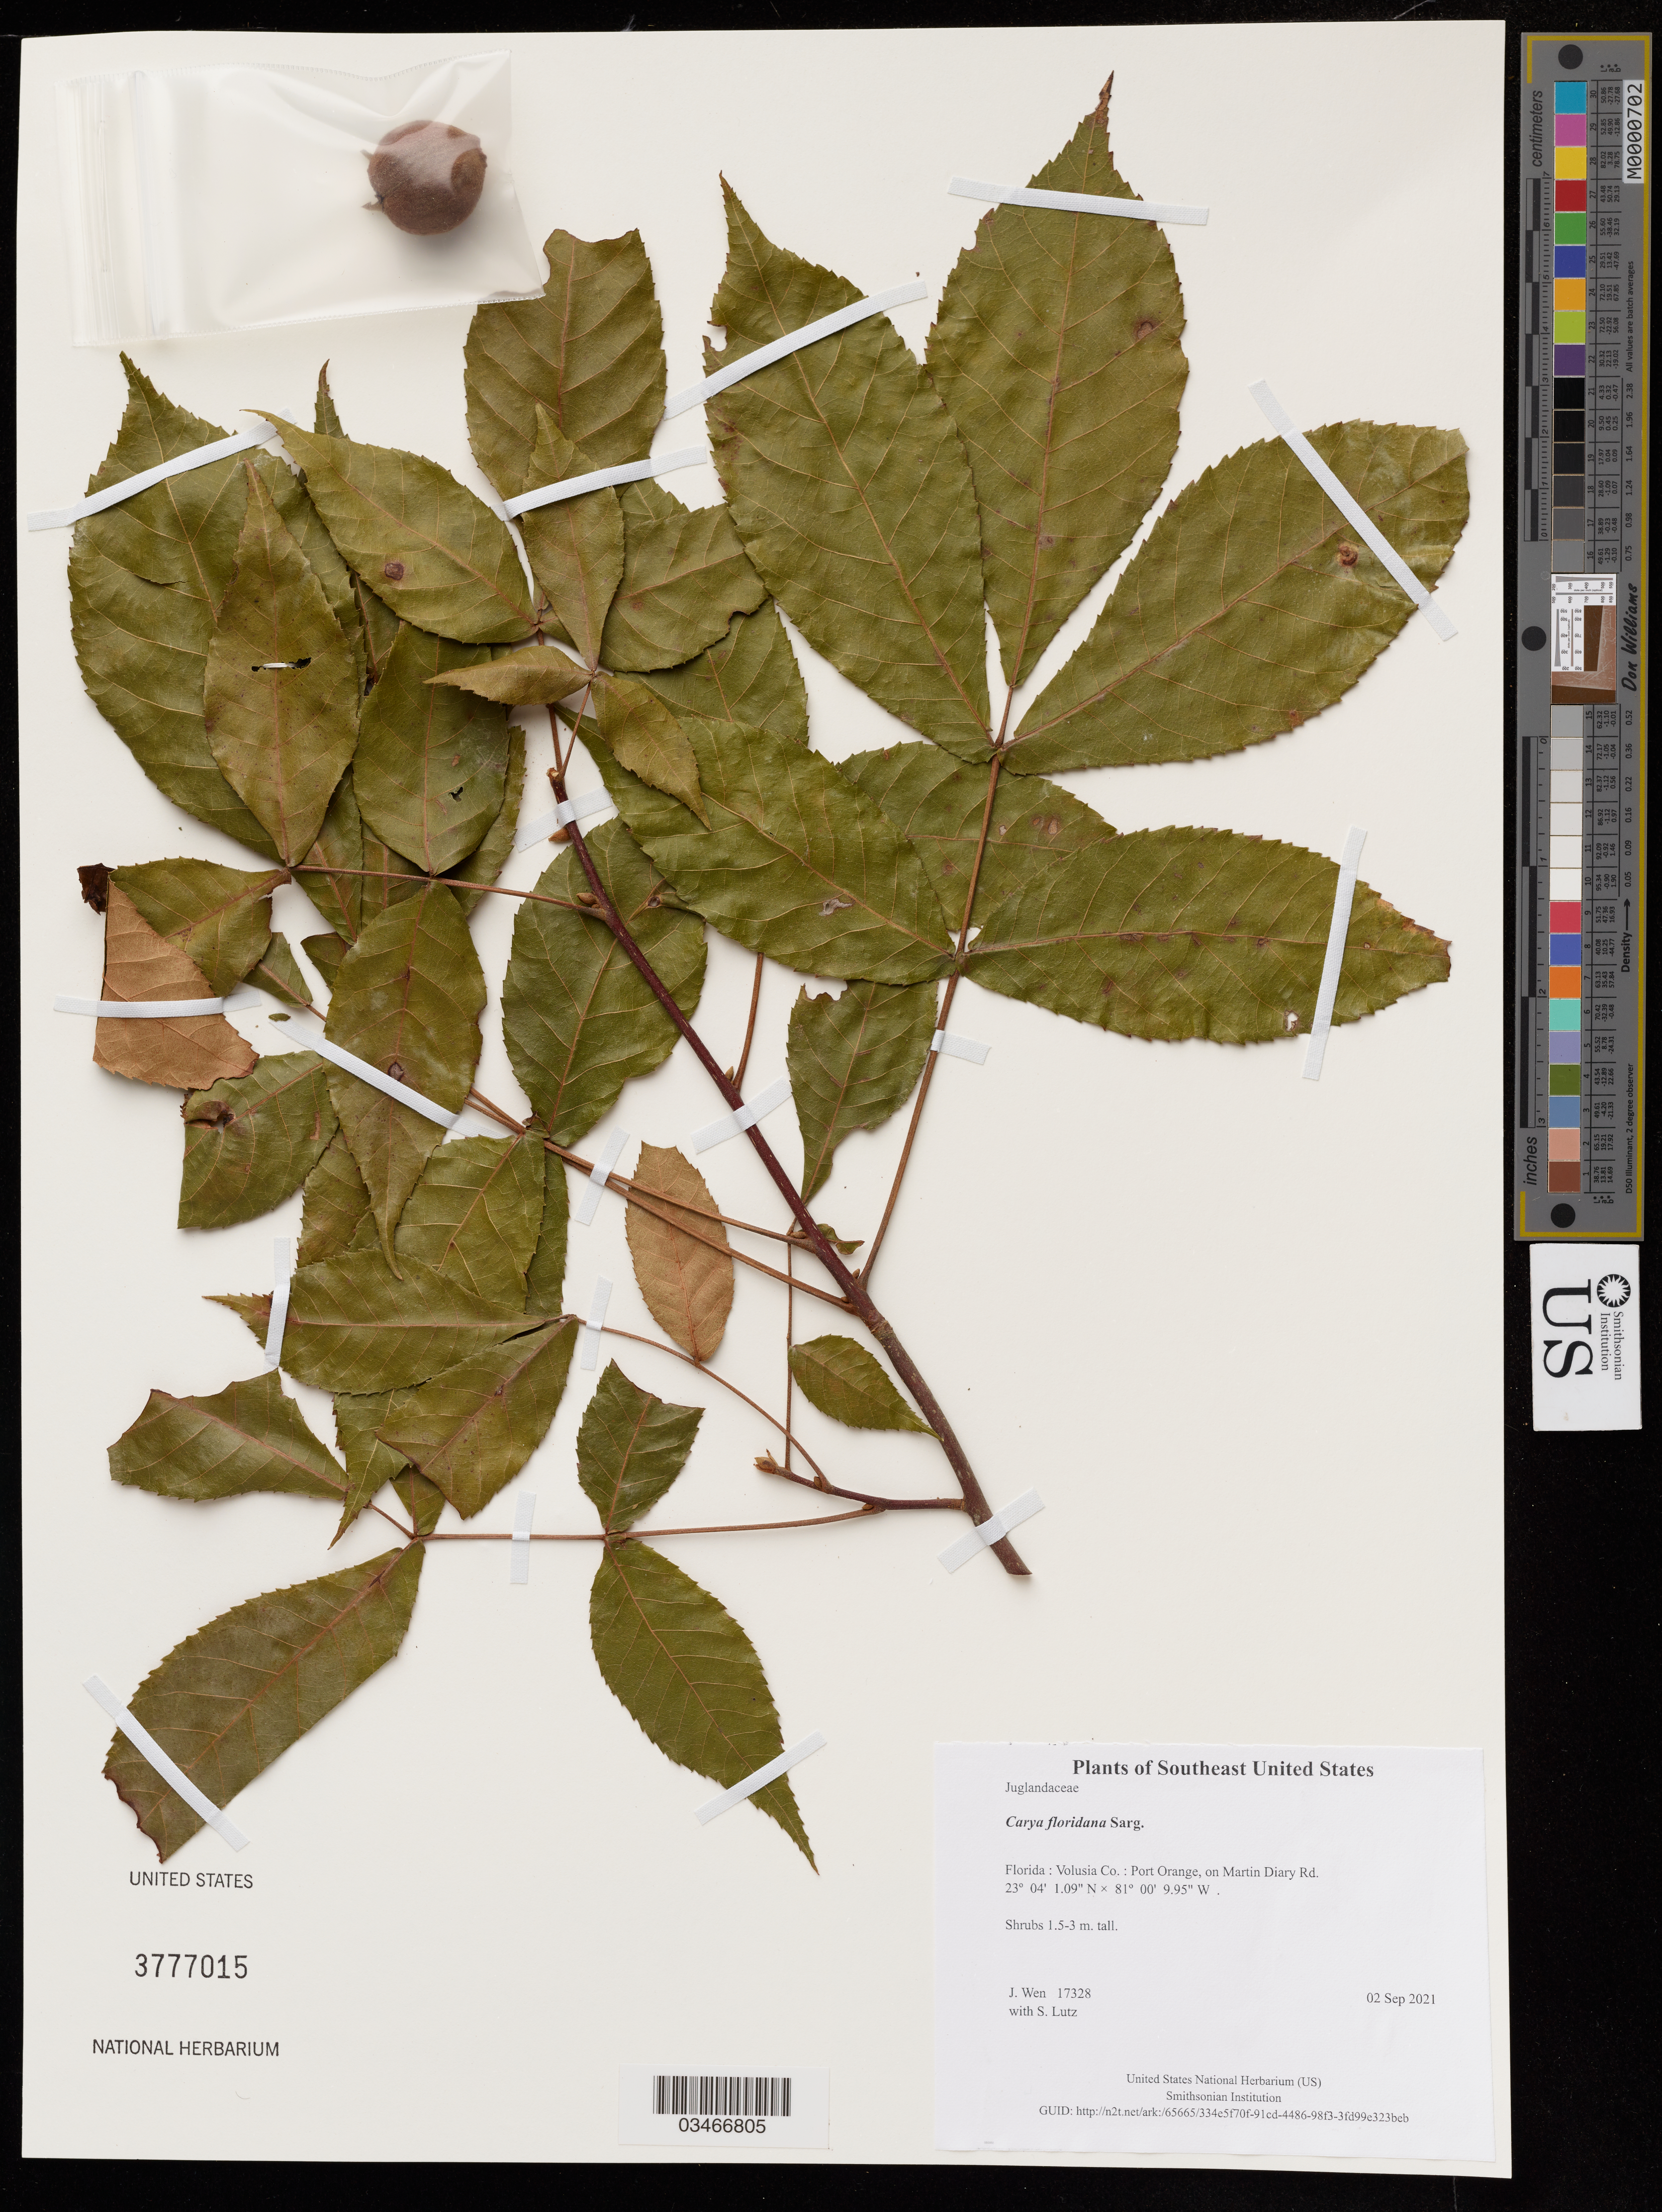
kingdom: Plantae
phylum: Tracheophyta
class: Magnoliopsida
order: Fagales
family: Juglandaceae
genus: Carya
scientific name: Carya floridana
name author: Sarg.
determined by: Wen, Jun, (BOT), Smithsonian Institution - National Museum of Natural History (UNITED STATES)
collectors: J. Wen & S. Lutz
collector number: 17328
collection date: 2021-09-02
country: United States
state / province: Florida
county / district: Volusia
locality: Port Orange, on Martin Diary Rd.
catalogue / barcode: US 3777015